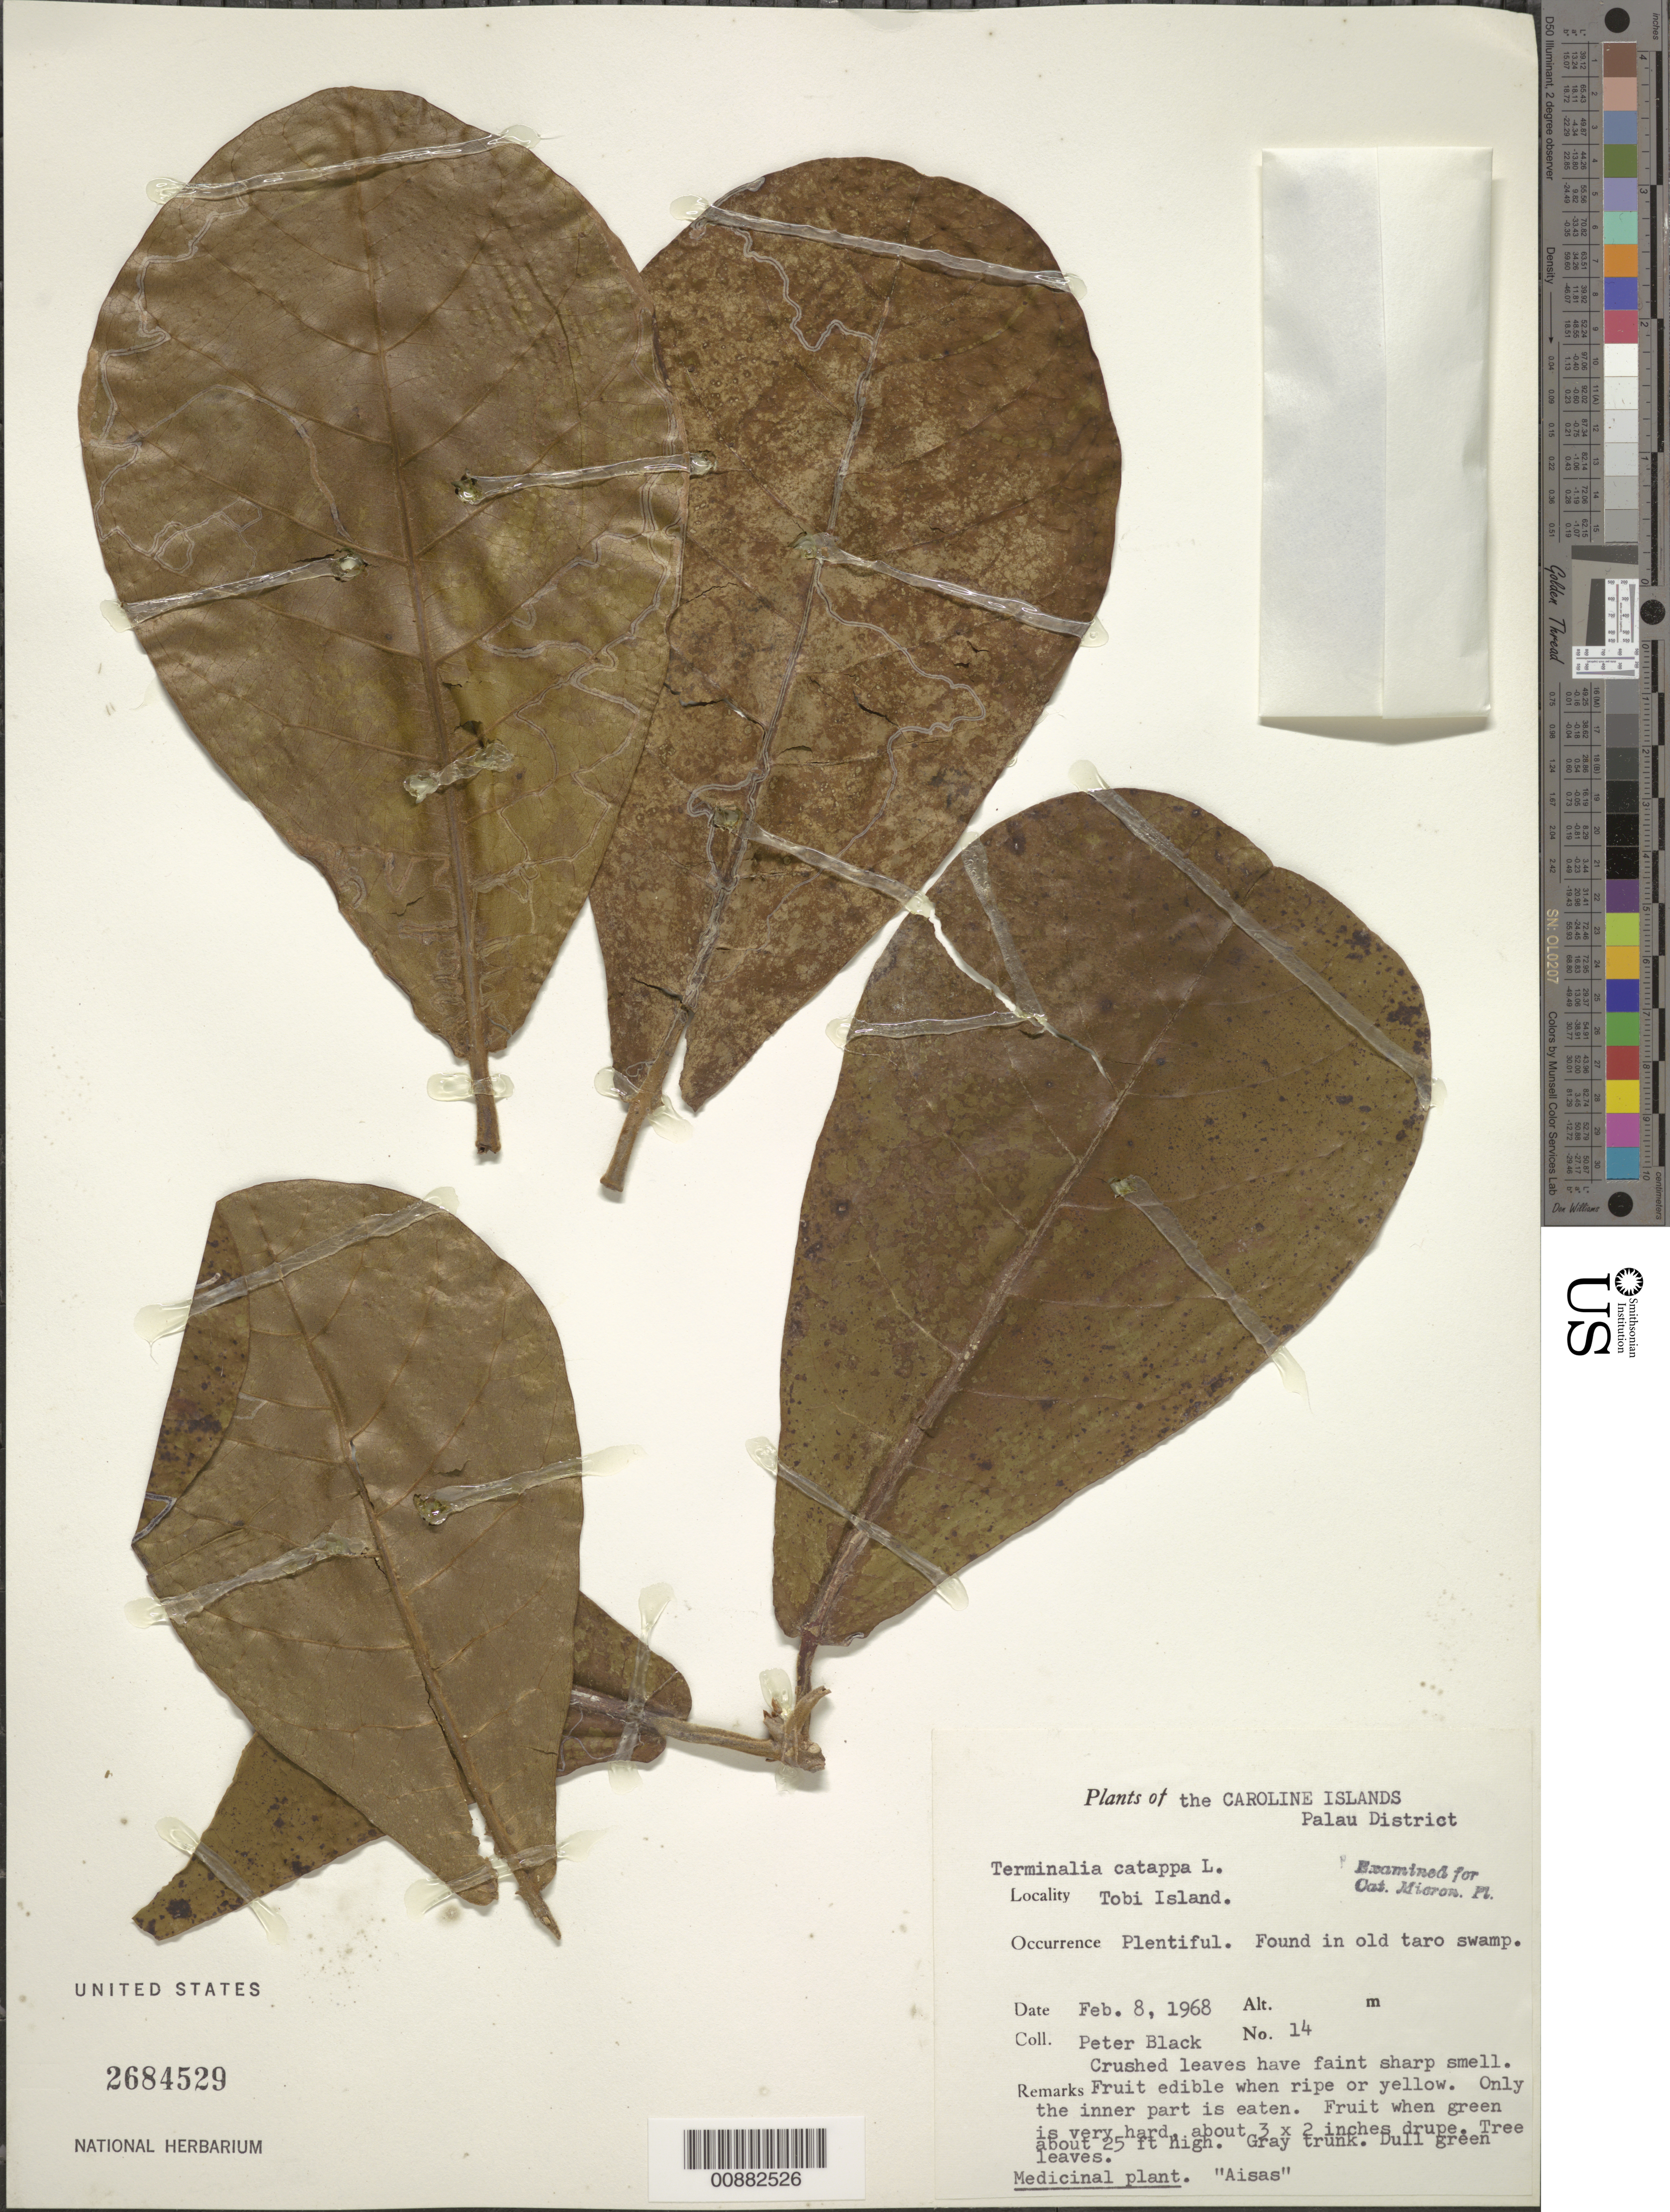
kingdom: Plantae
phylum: Tracheophyta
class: Magnoliopsida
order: Myrtales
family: Combretaceae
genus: Terminalia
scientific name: Terminalia catappa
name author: L.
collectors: -- Black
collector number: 14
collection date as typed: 08 Feb 1968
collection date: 1968-02-08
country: Palau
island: Tobi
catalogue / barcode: US 2684529